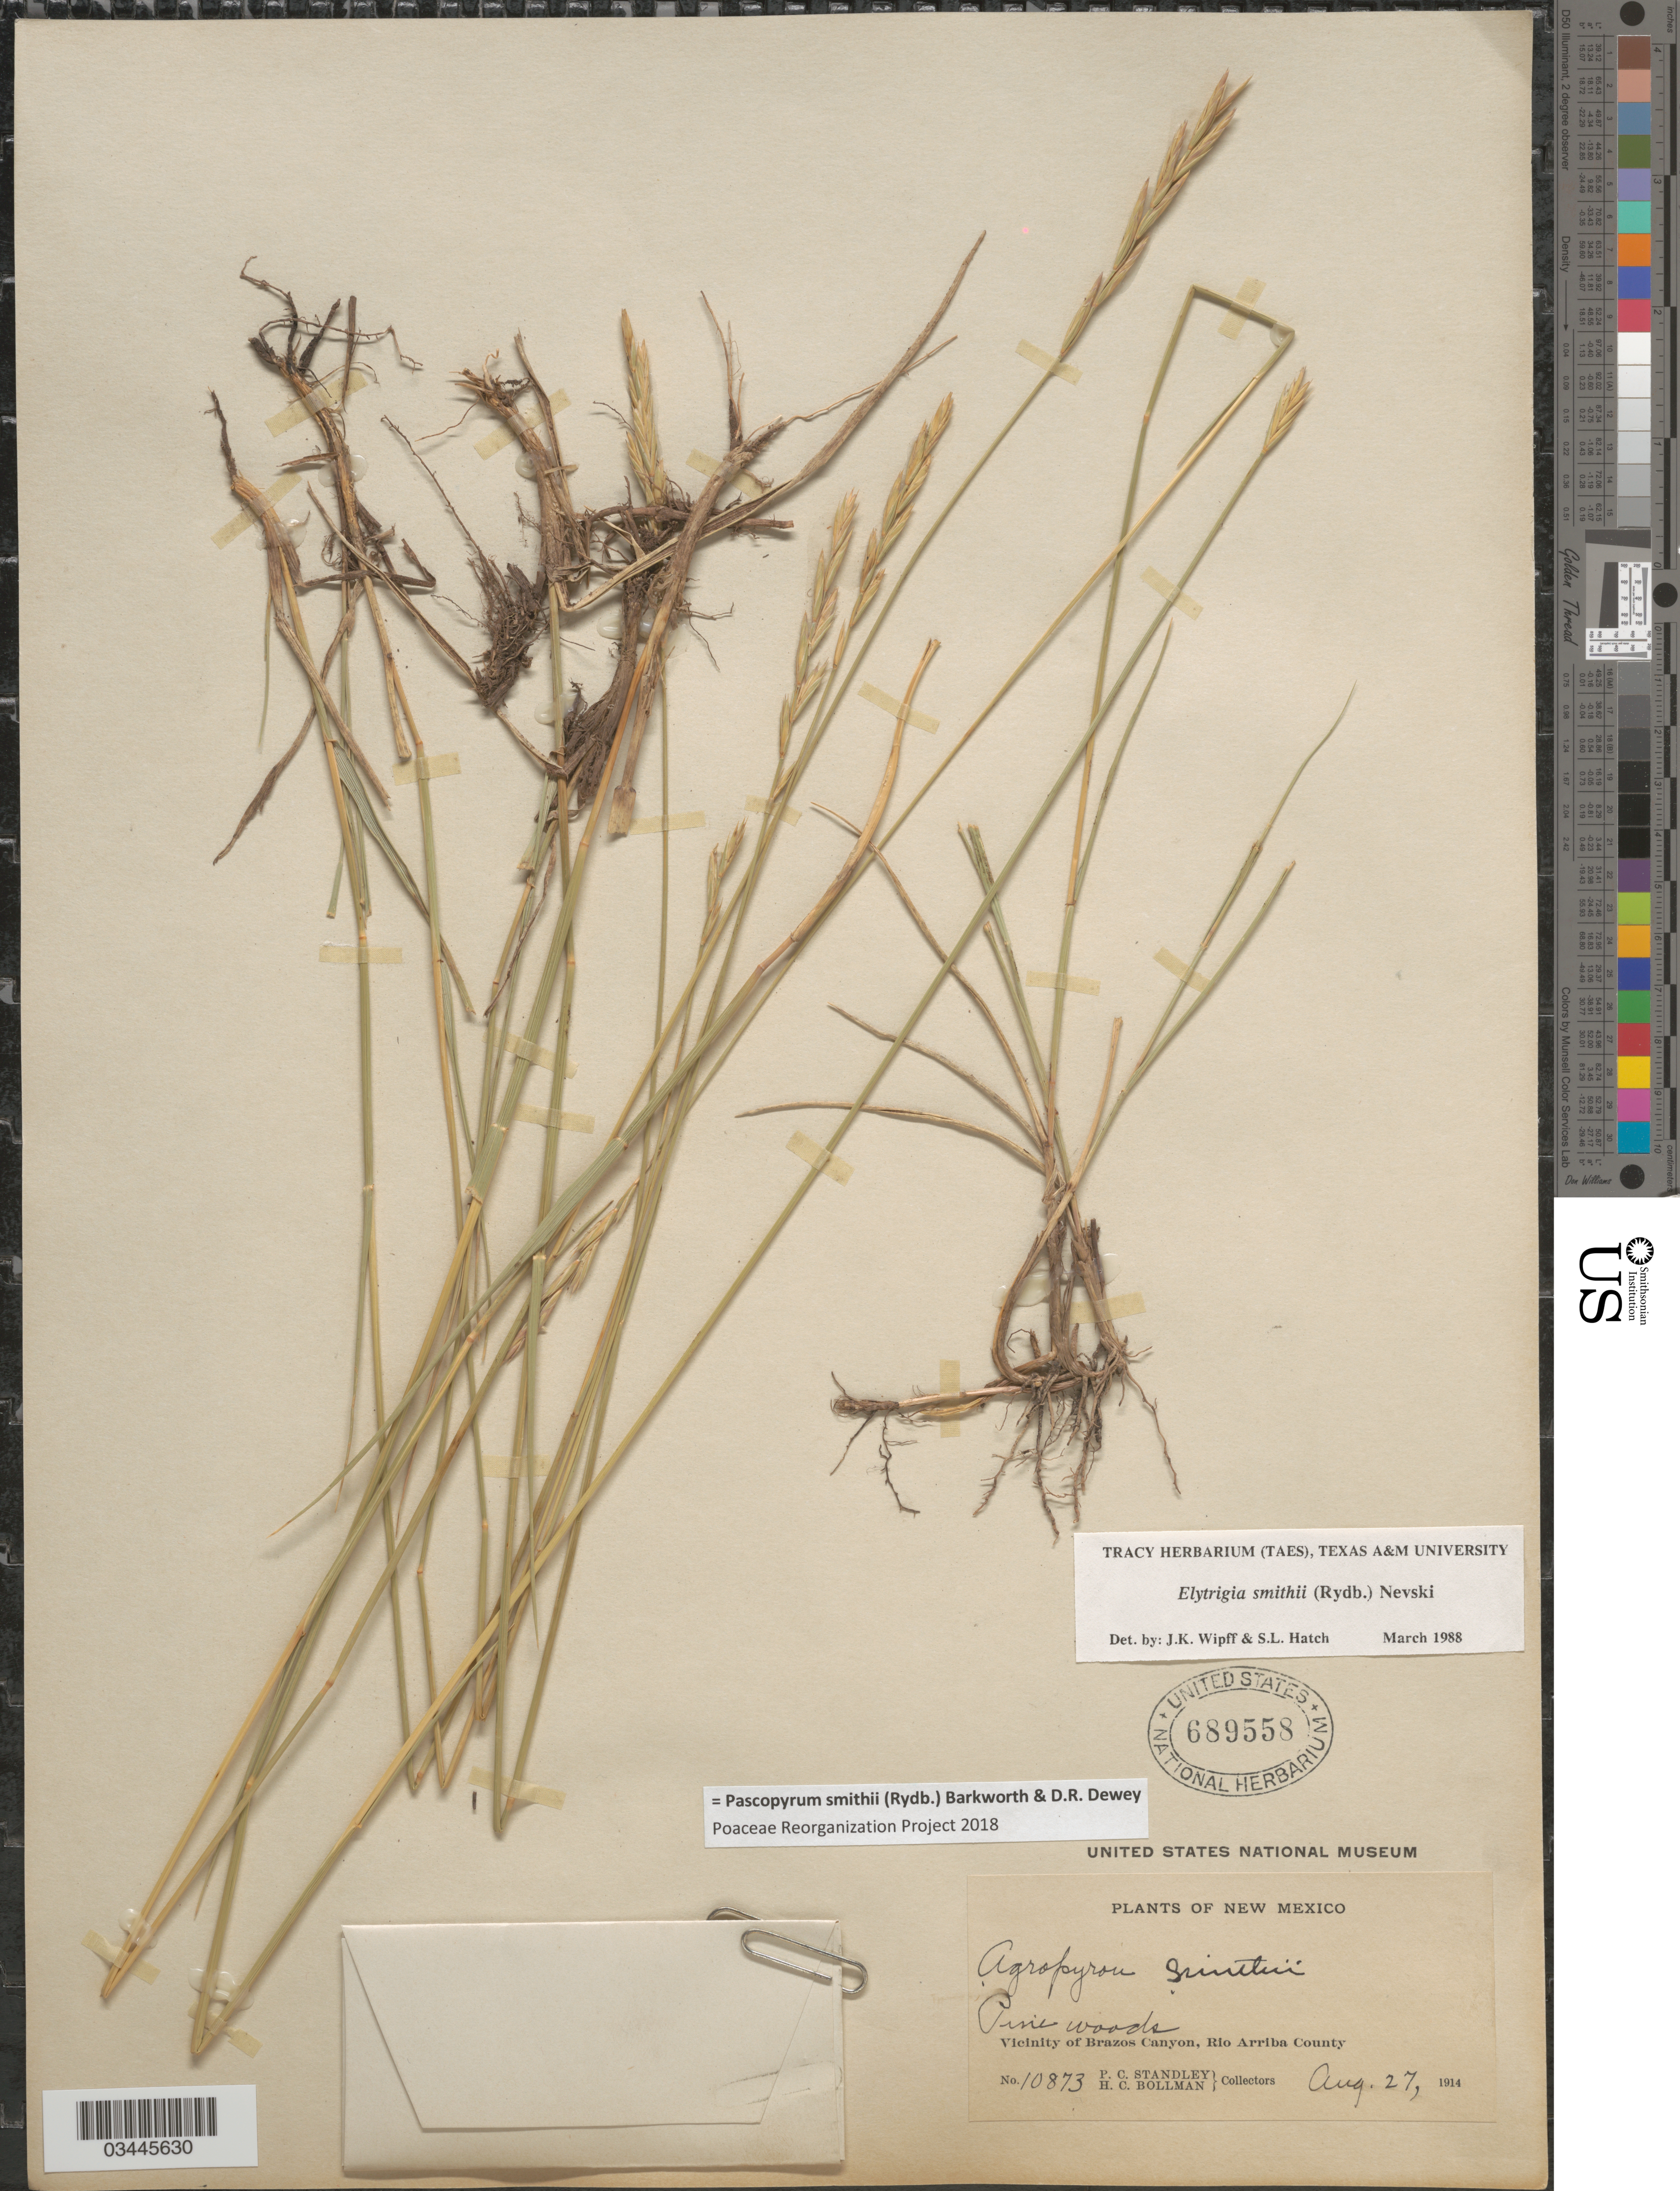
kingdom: Plantae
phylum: Tracheophyta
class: Liliopsida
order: Poales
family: Poaceae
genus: Pascopyrum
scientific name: Pascopyrum smithii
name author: (Rydb.) Barkworth & Dewey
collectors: P. C. Standley & H. C. Bollman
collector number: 10873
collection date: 1914-08-27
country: United States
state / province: New Mexico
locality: Vicinity of Brazos Canyon, Rio Arriba County.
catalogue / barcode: US 689558